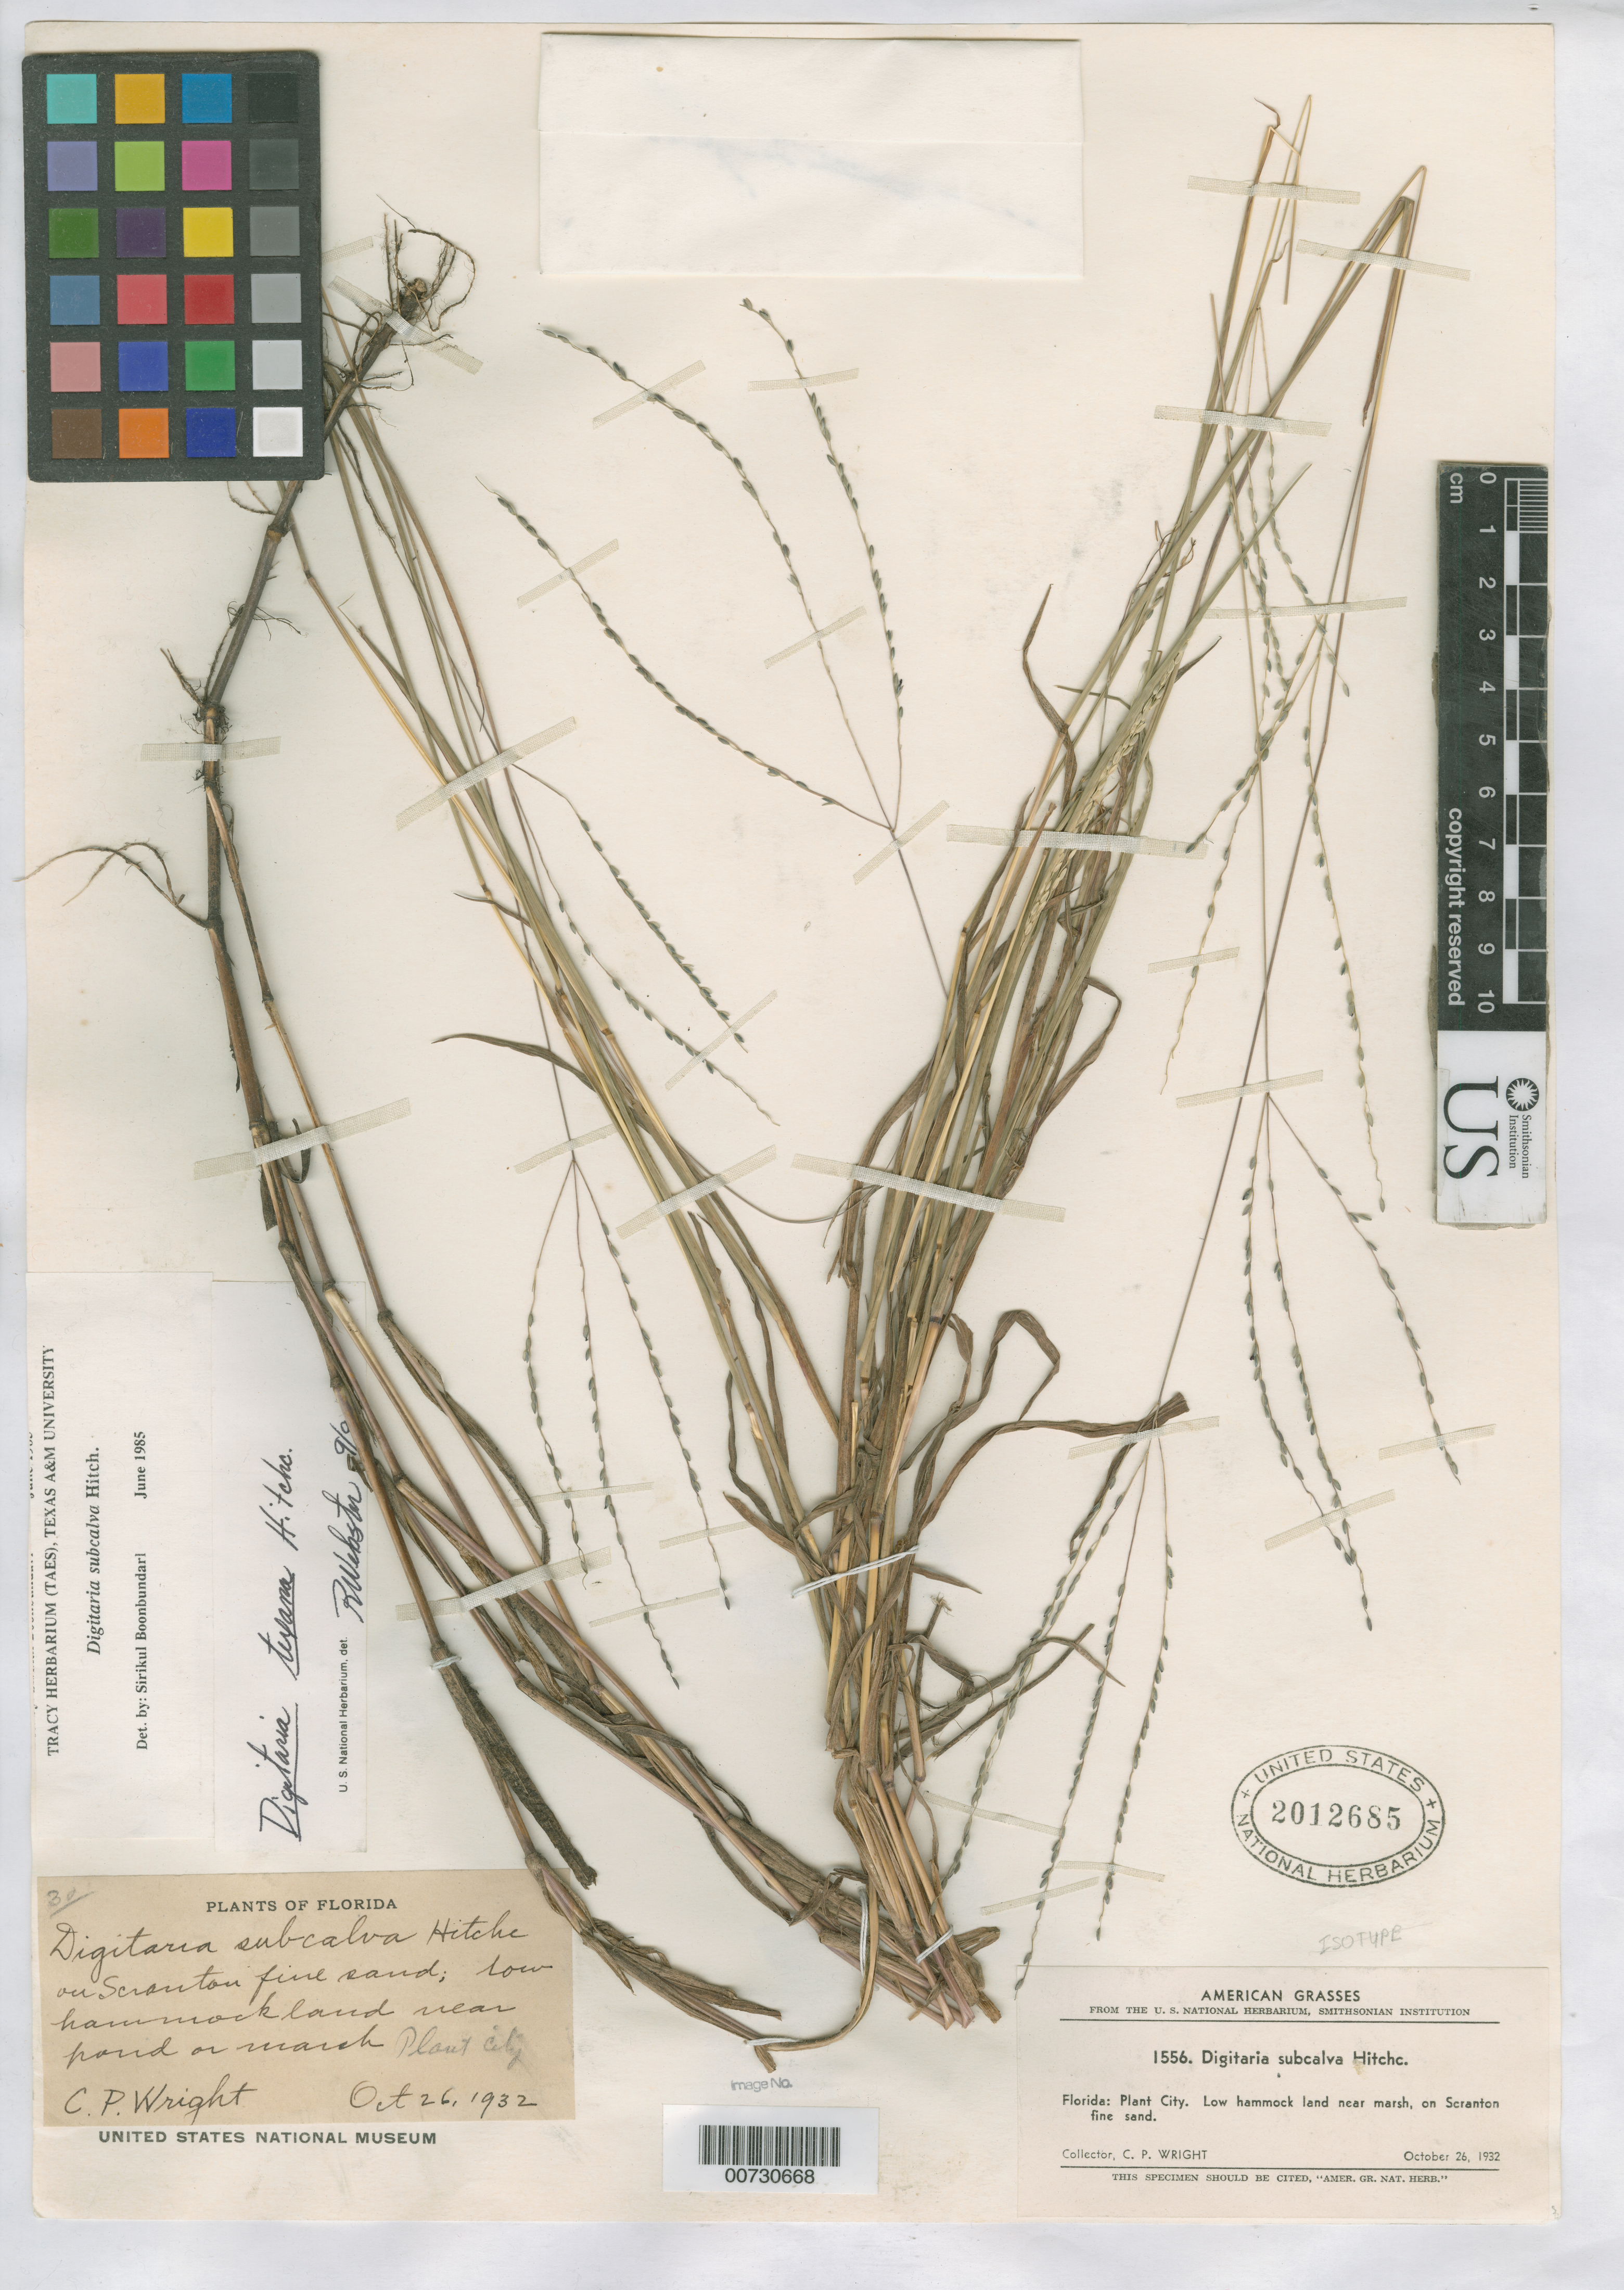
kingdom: Plantae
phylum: Tracheophyta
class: Liliopsida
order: Poales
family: Poaceae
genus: Digitaria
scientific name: Digitaria subcalva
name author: Hitchc.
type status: Isotype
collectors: C. P. Wright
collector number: Amer. Gr. Nat. Herb. 1556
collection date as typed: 26 Oct 1932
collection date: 1932-10-26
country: United States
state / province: Florida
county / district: Hillsborough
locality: Plant City.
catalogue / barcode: US 2012685